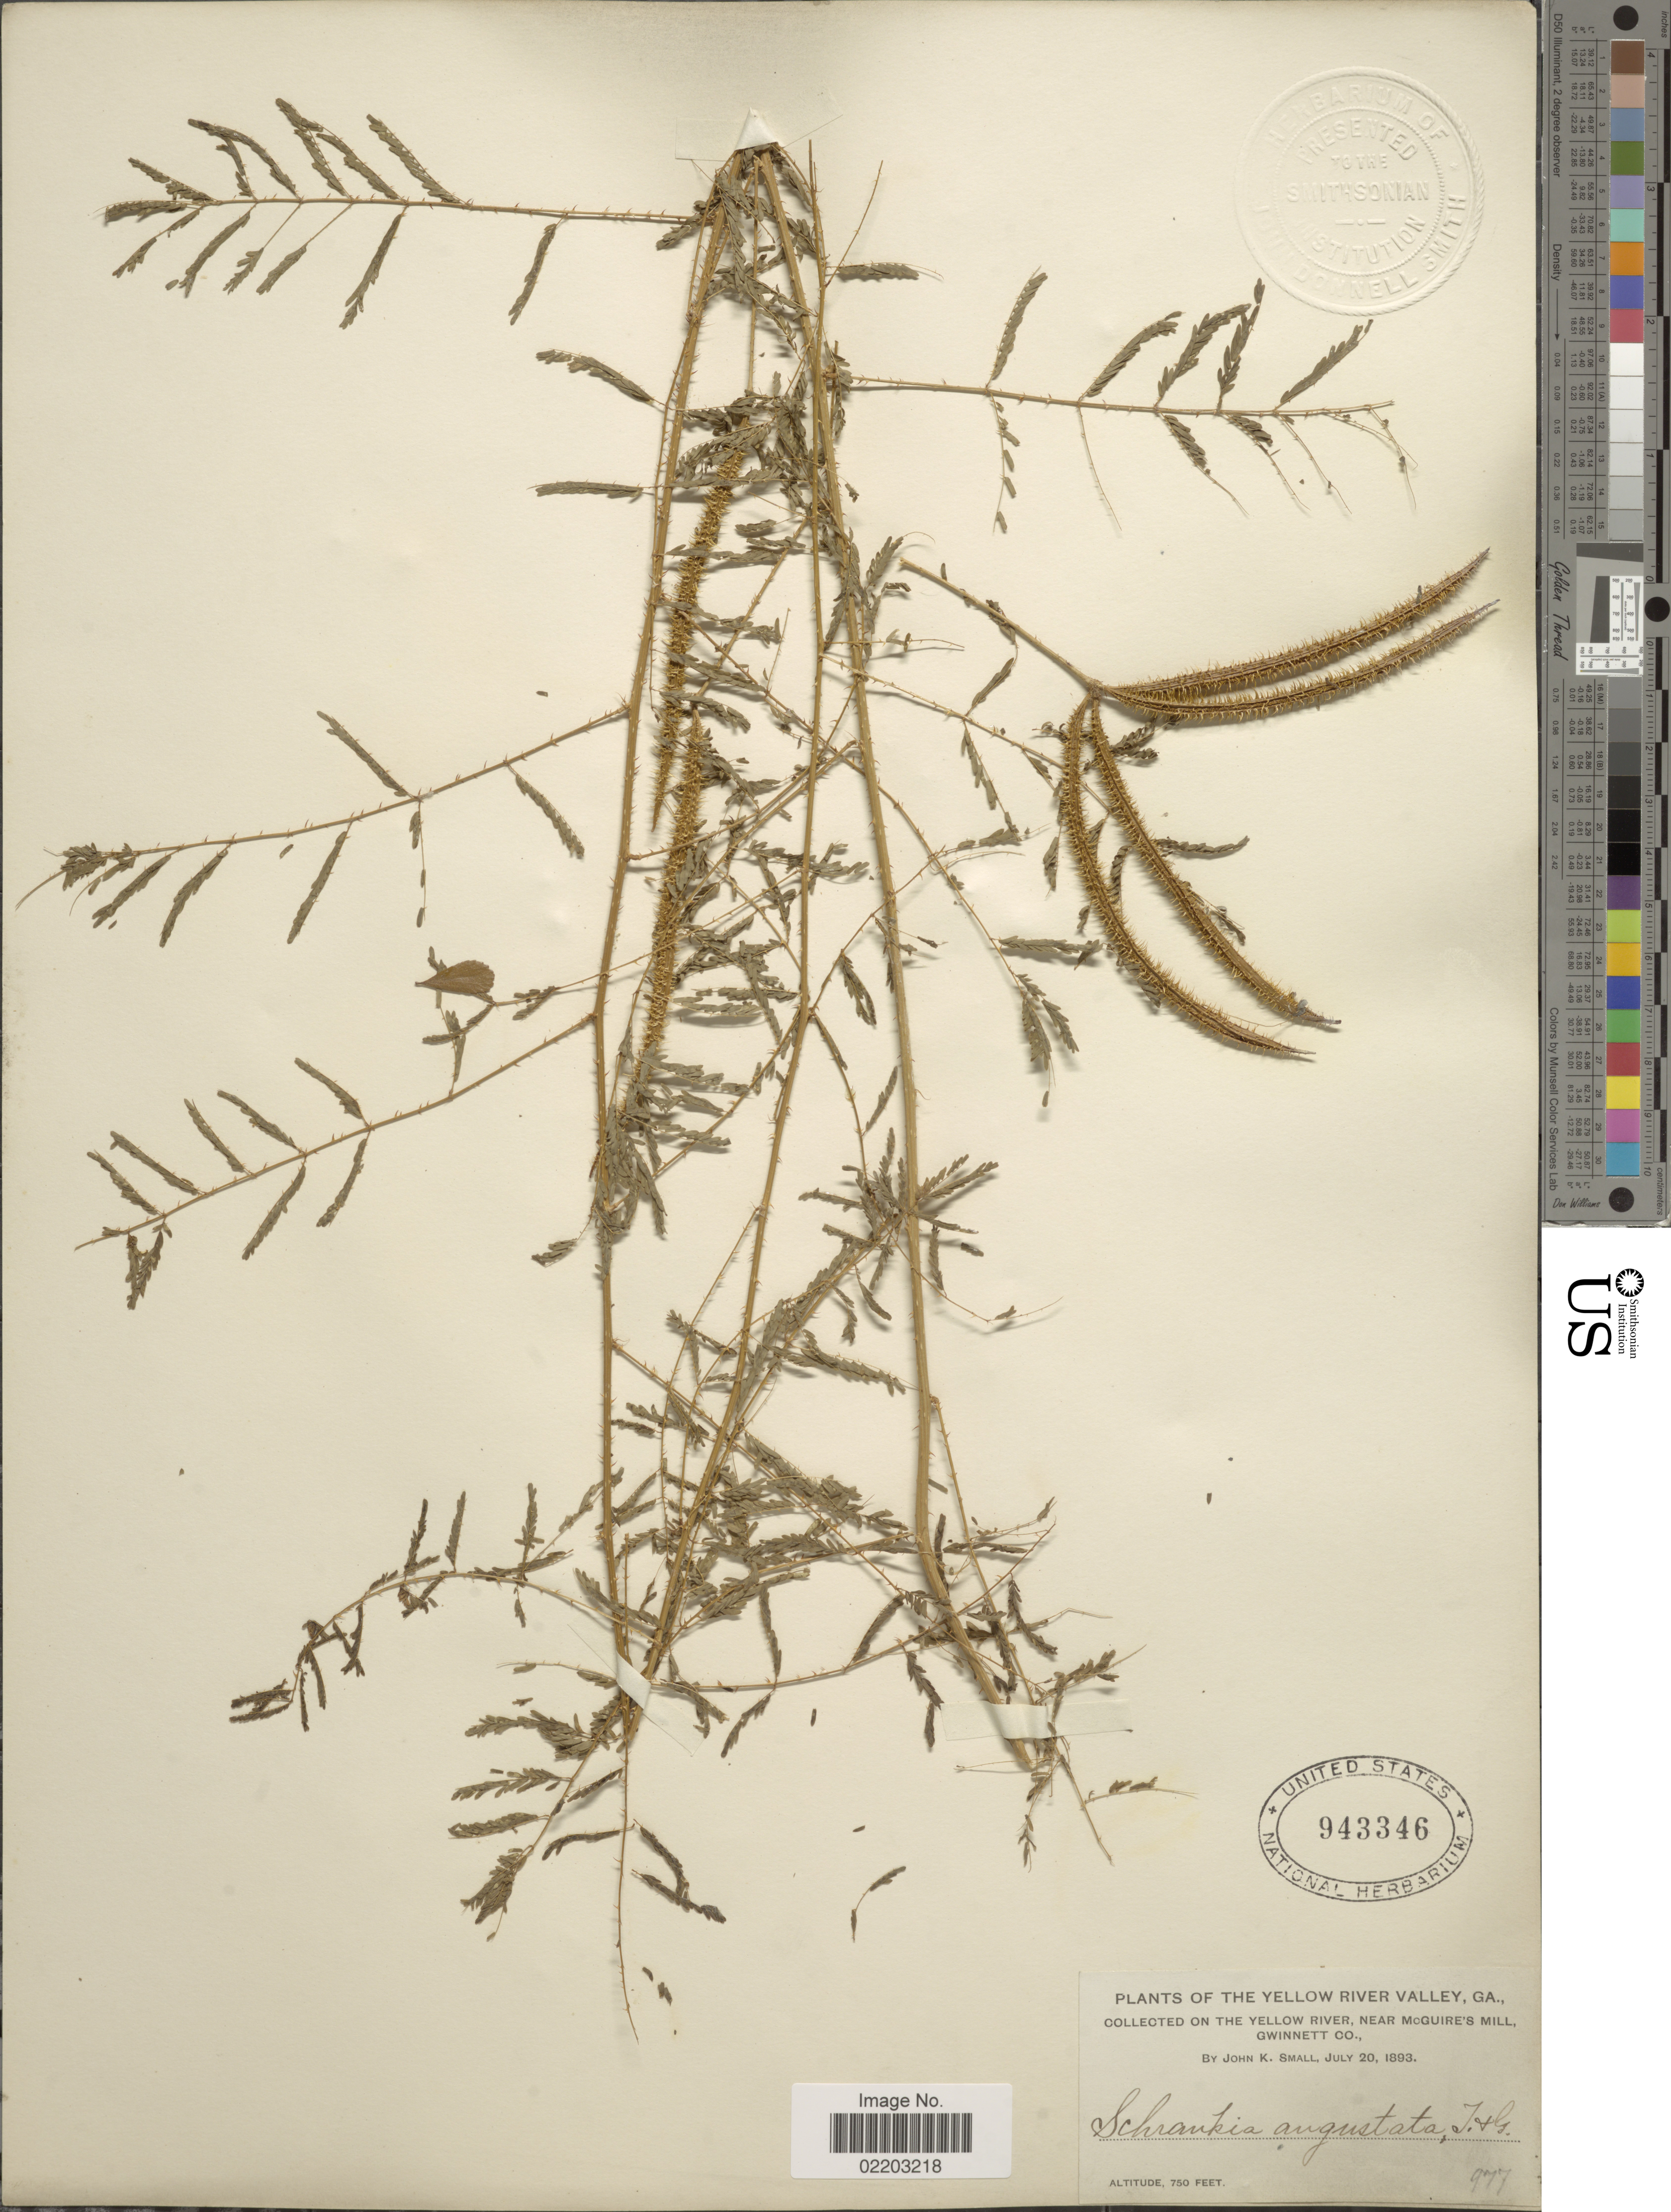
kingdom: Plantae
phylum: Tracheophyta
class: Magnoliopsida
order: Fabales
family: Fabaceae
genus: Mimosa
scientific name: Mimosa microphylla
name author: Dryand.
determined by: Strong, M. T., (US), Smithsonian Institution - National Museum of Natural History (UNITED STATES)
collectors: J. K. Small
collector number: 977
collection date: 1893-07-20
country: United States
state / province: Georgia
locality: The Yellow River Valley, GA, On The Yellow River, near McGuire's Mill, Gwinnett Co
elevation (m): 229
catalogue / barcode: US 943346